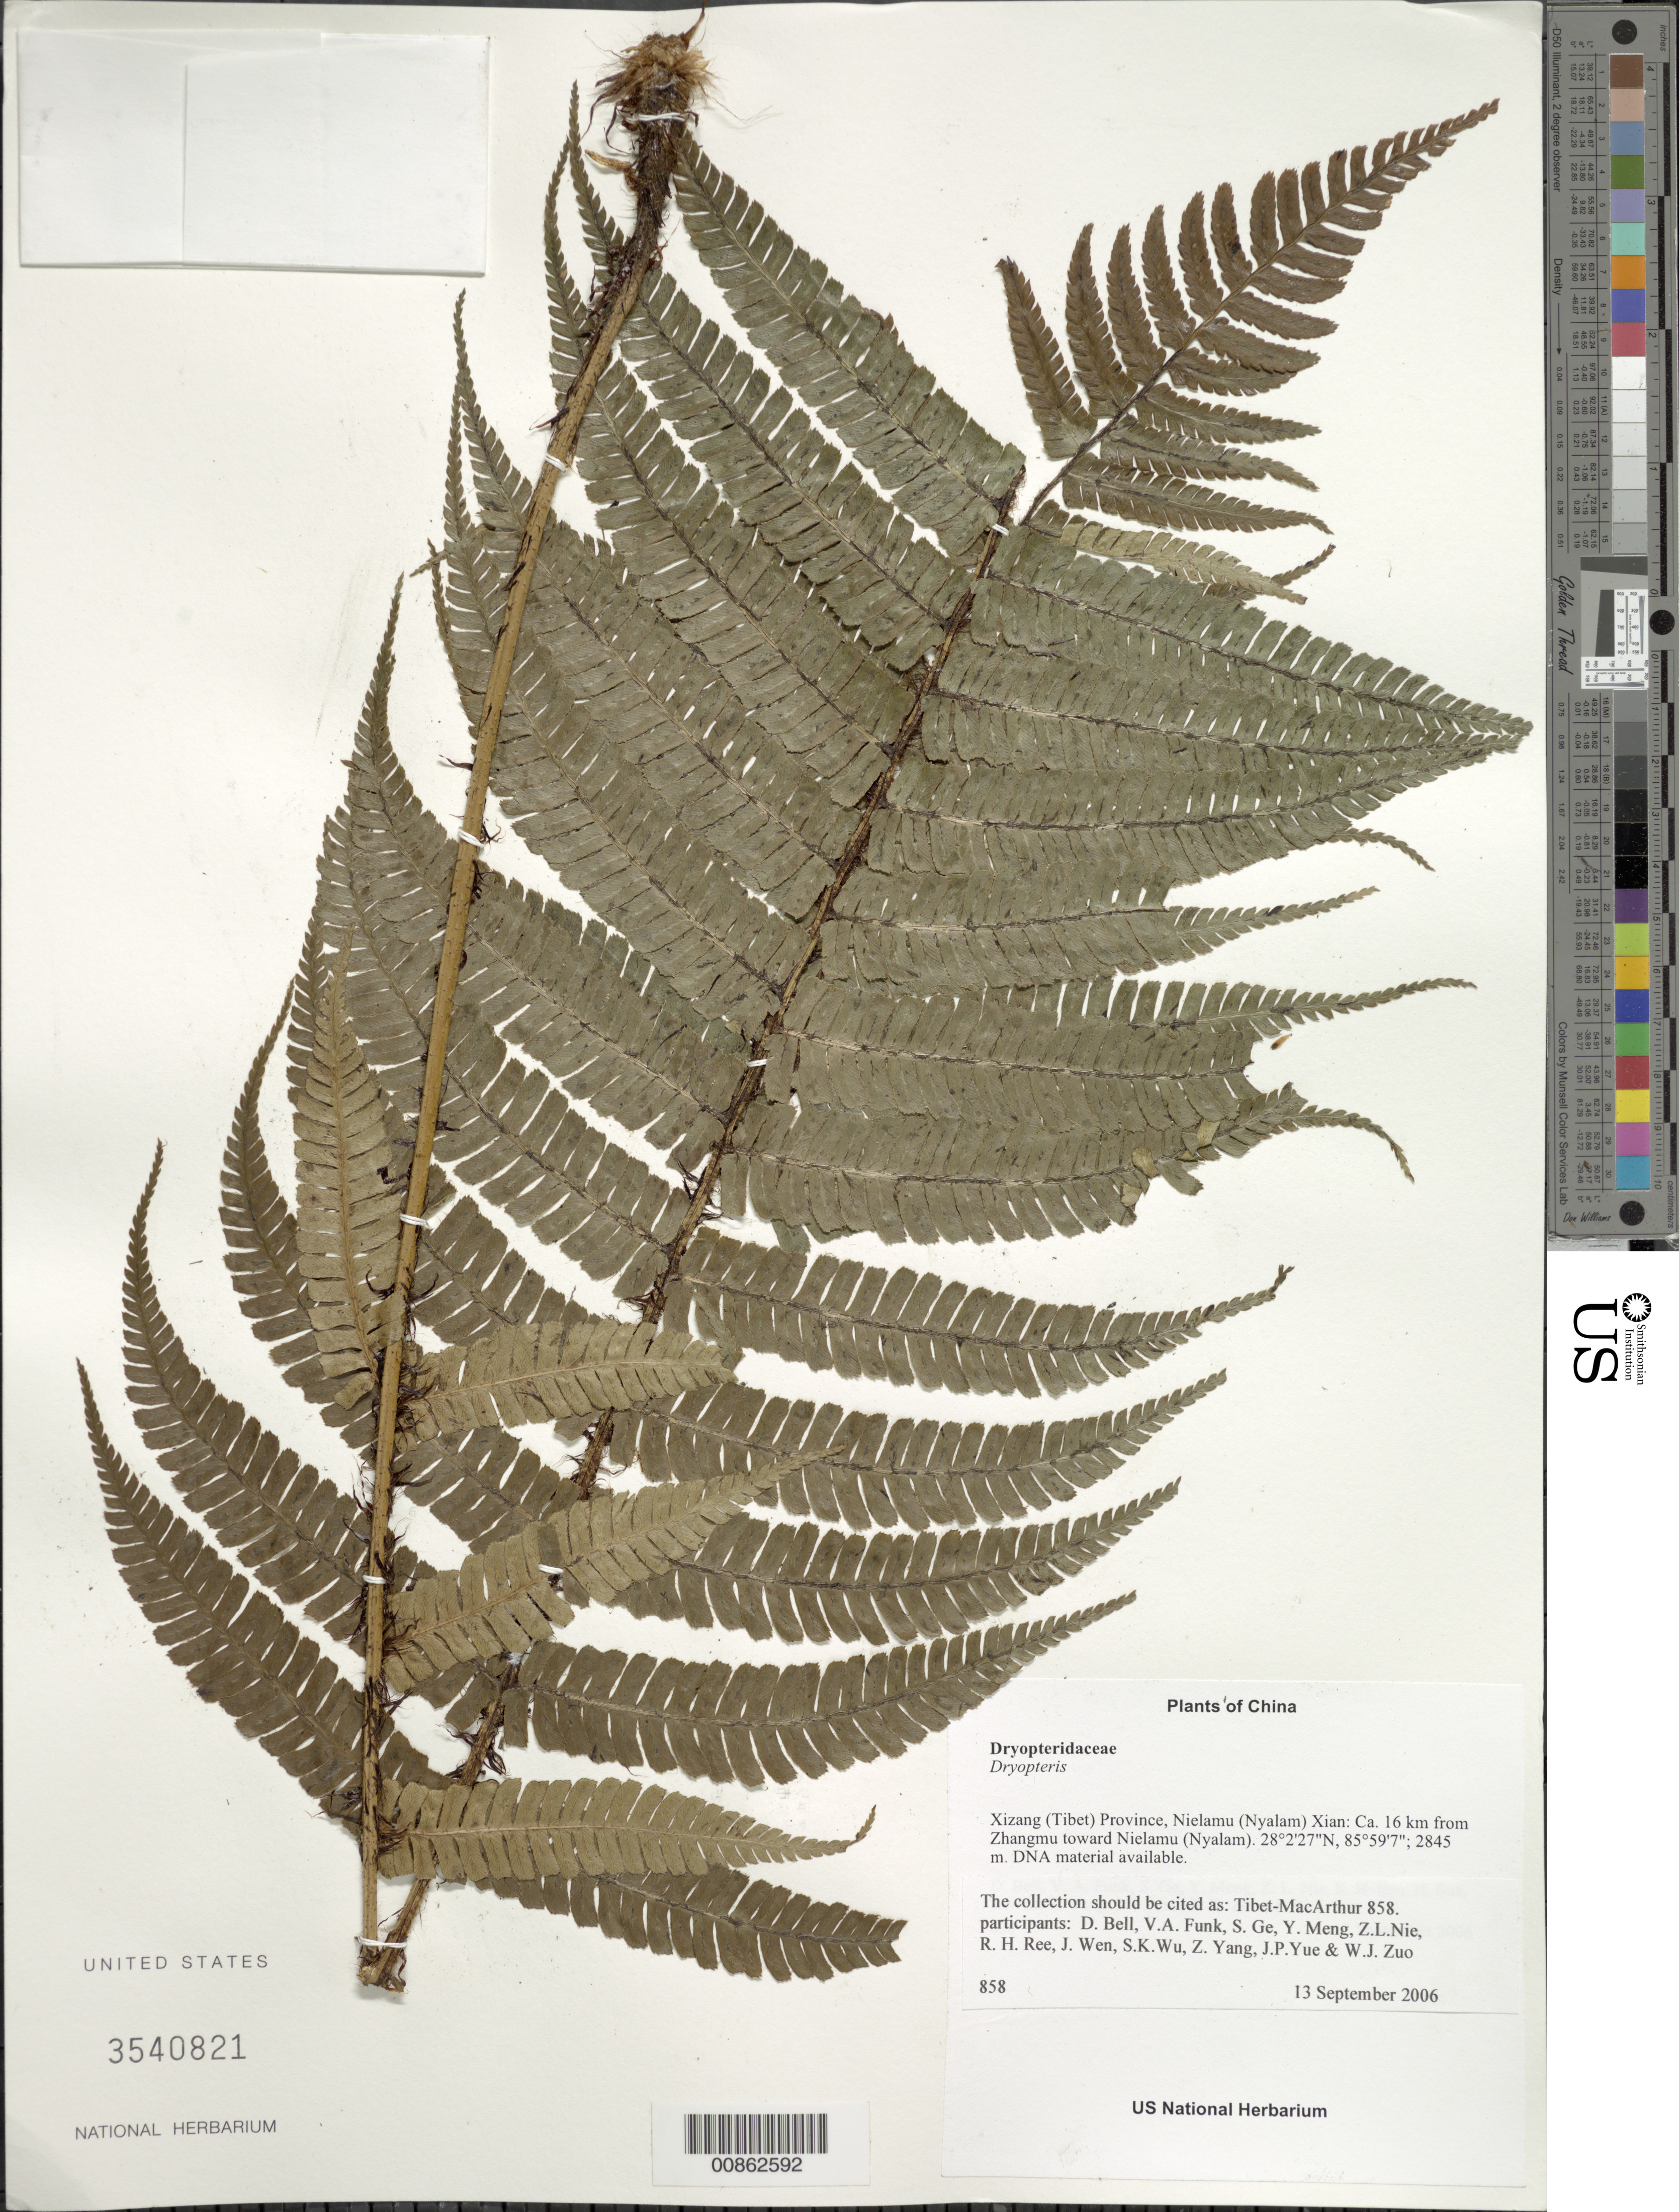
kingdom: Plantae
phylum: Tracheophyta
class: Polypodiopsida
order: Polypodiales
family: Dryopteridaceae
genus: Dryopteris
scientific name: Dryopteris sp.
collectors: Tibet-MacArthur, D. A. Bell, V. Funk, S. Ge, Y. Meng, Z. Nie, R. Ree, H. Sun, J. Wen, Z. Yang, J. Yue, Z. Zhou & W. Zuo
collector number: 858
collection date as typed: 13 Sep 2006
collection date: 2006-09-13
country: China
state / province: Xizang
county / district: Nielamu (Nyalam) Xian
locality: Ca. 16 km from Zhangmu toward Nielamu (Nyalam).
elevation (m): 2845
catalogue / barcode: US 3540821